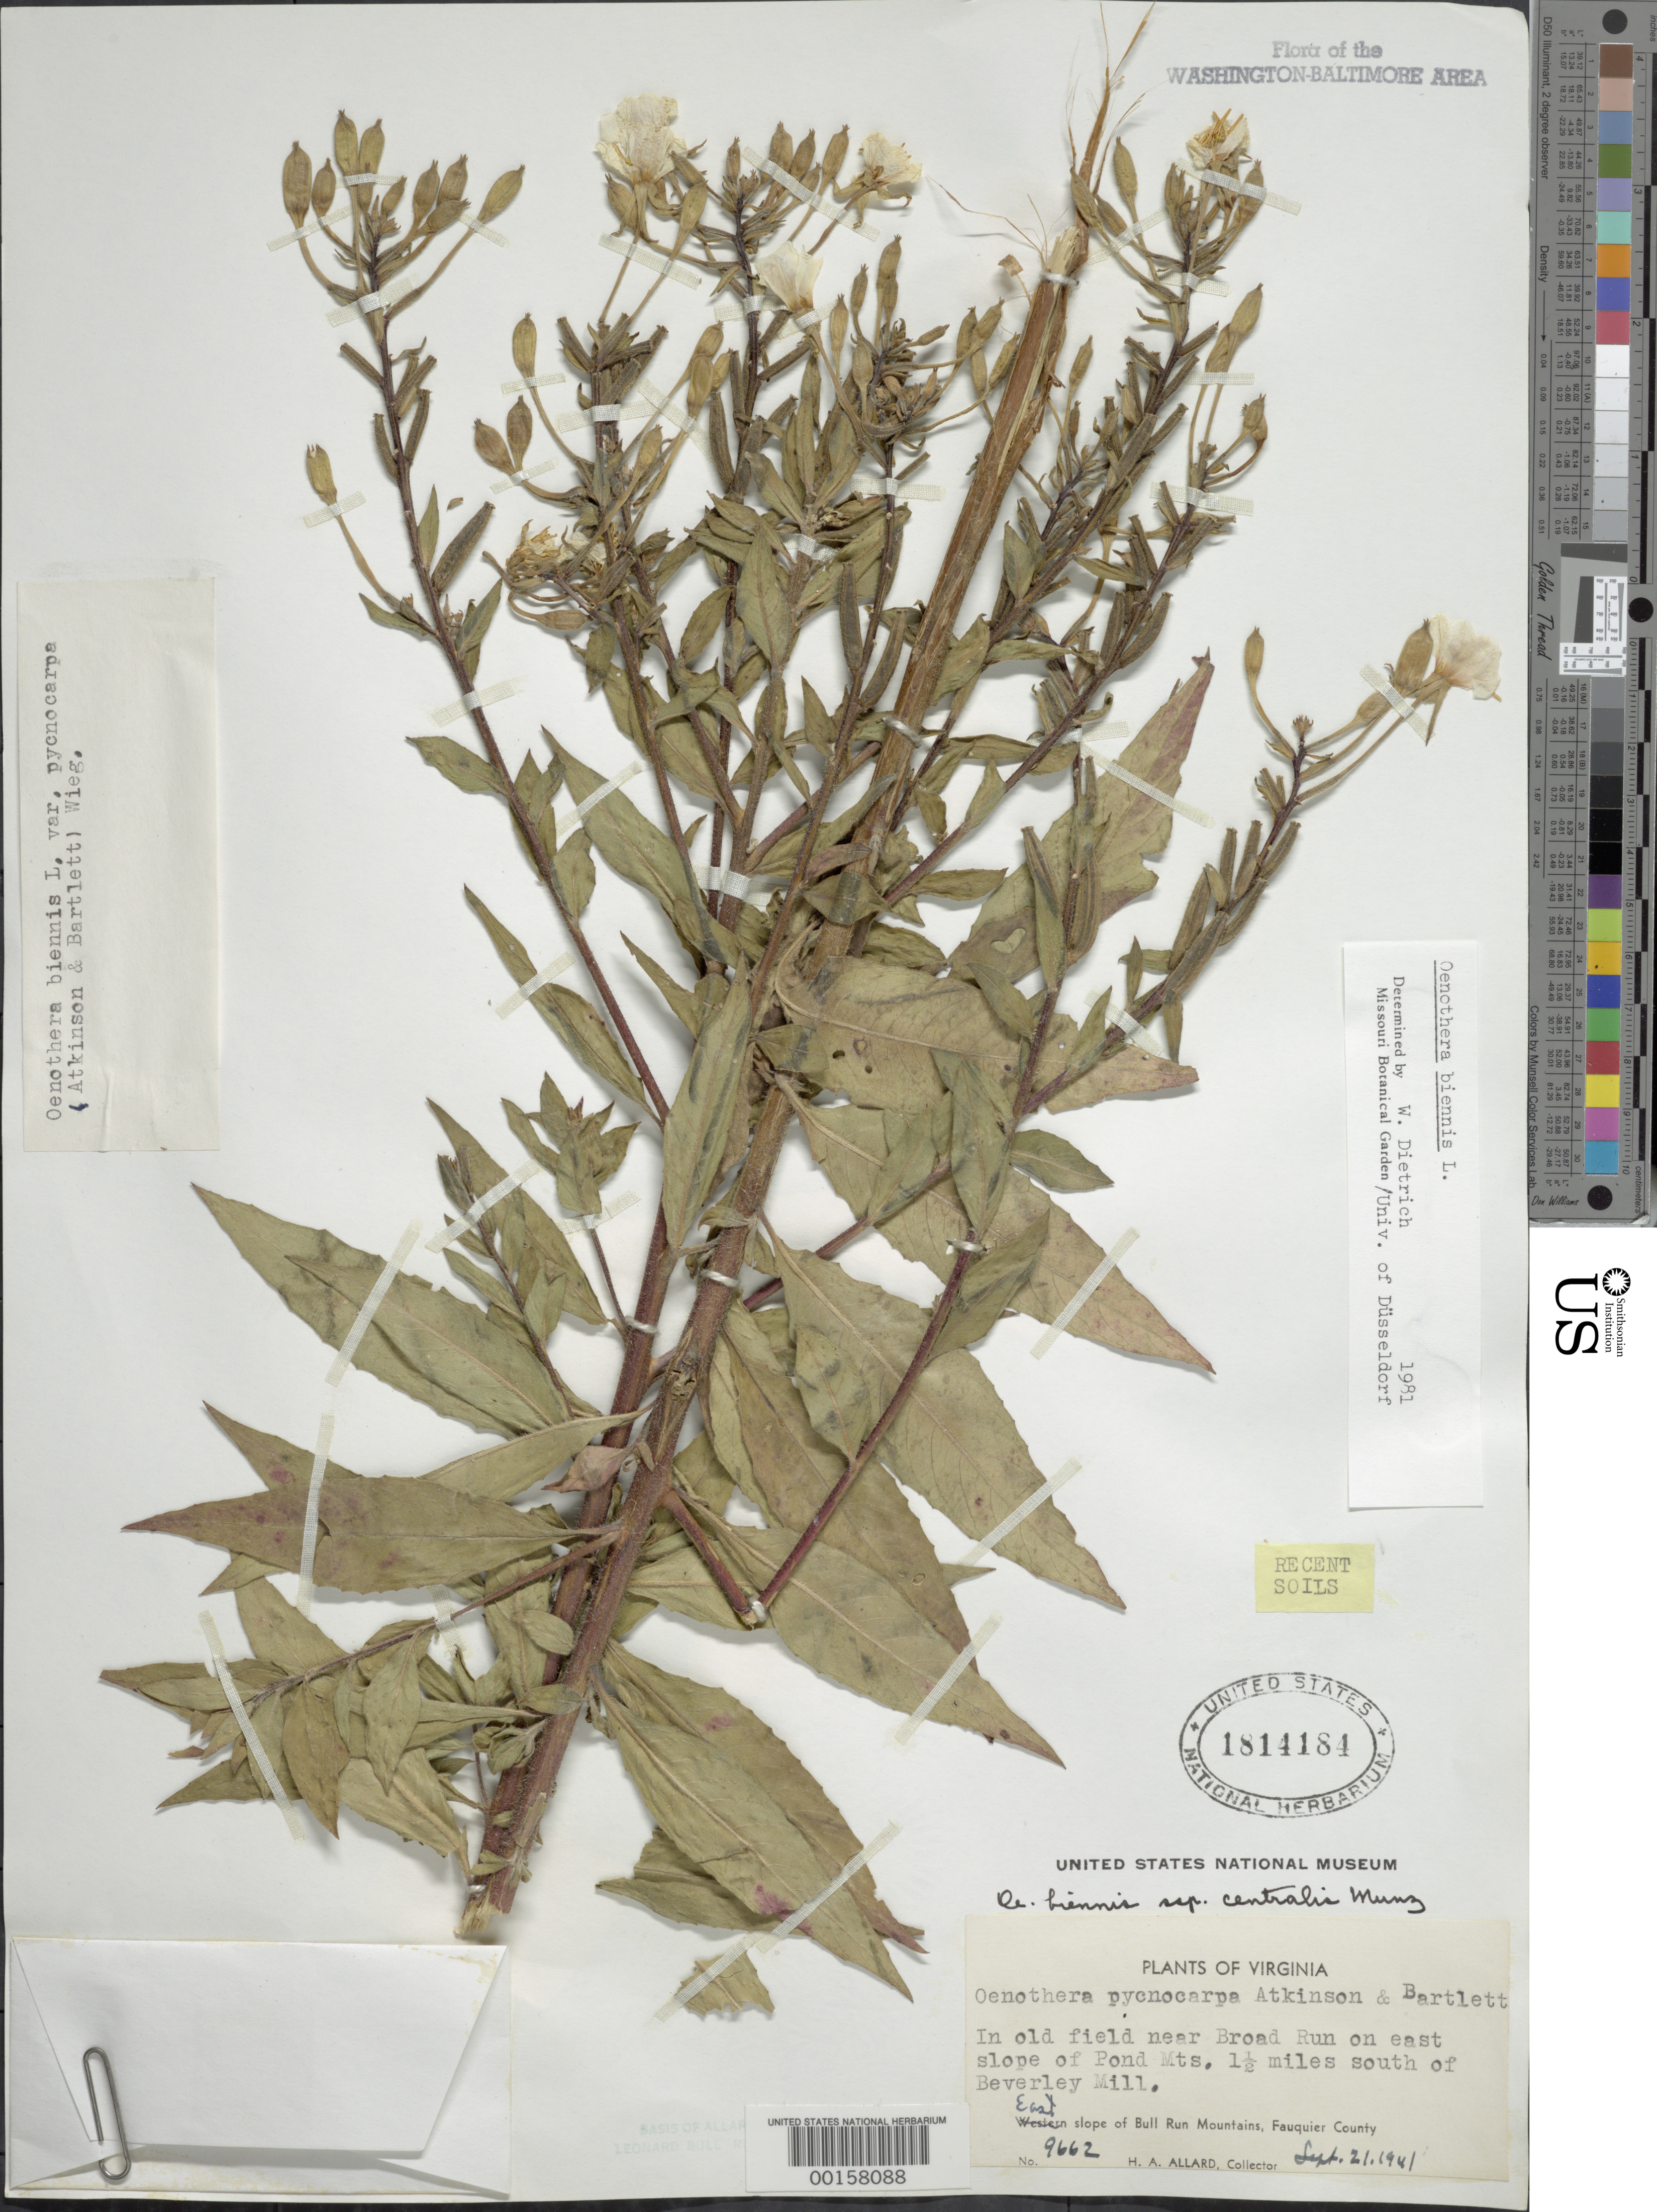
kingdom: Plantae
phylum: Tracheophyta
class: Magnoliopsida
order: Myrtales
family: Onagraceae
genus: Oenothera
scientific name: Oenothera biennis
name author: L.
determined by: Dietrich, W.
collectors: H. A. Allard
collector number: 9662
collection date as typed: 21 Sep 1941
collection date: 1941-09-21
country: United States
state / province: Virginia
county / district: Fauquier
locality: Mill, east slope of Bull Run Mountains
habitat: In old field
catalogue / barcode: US 1814184